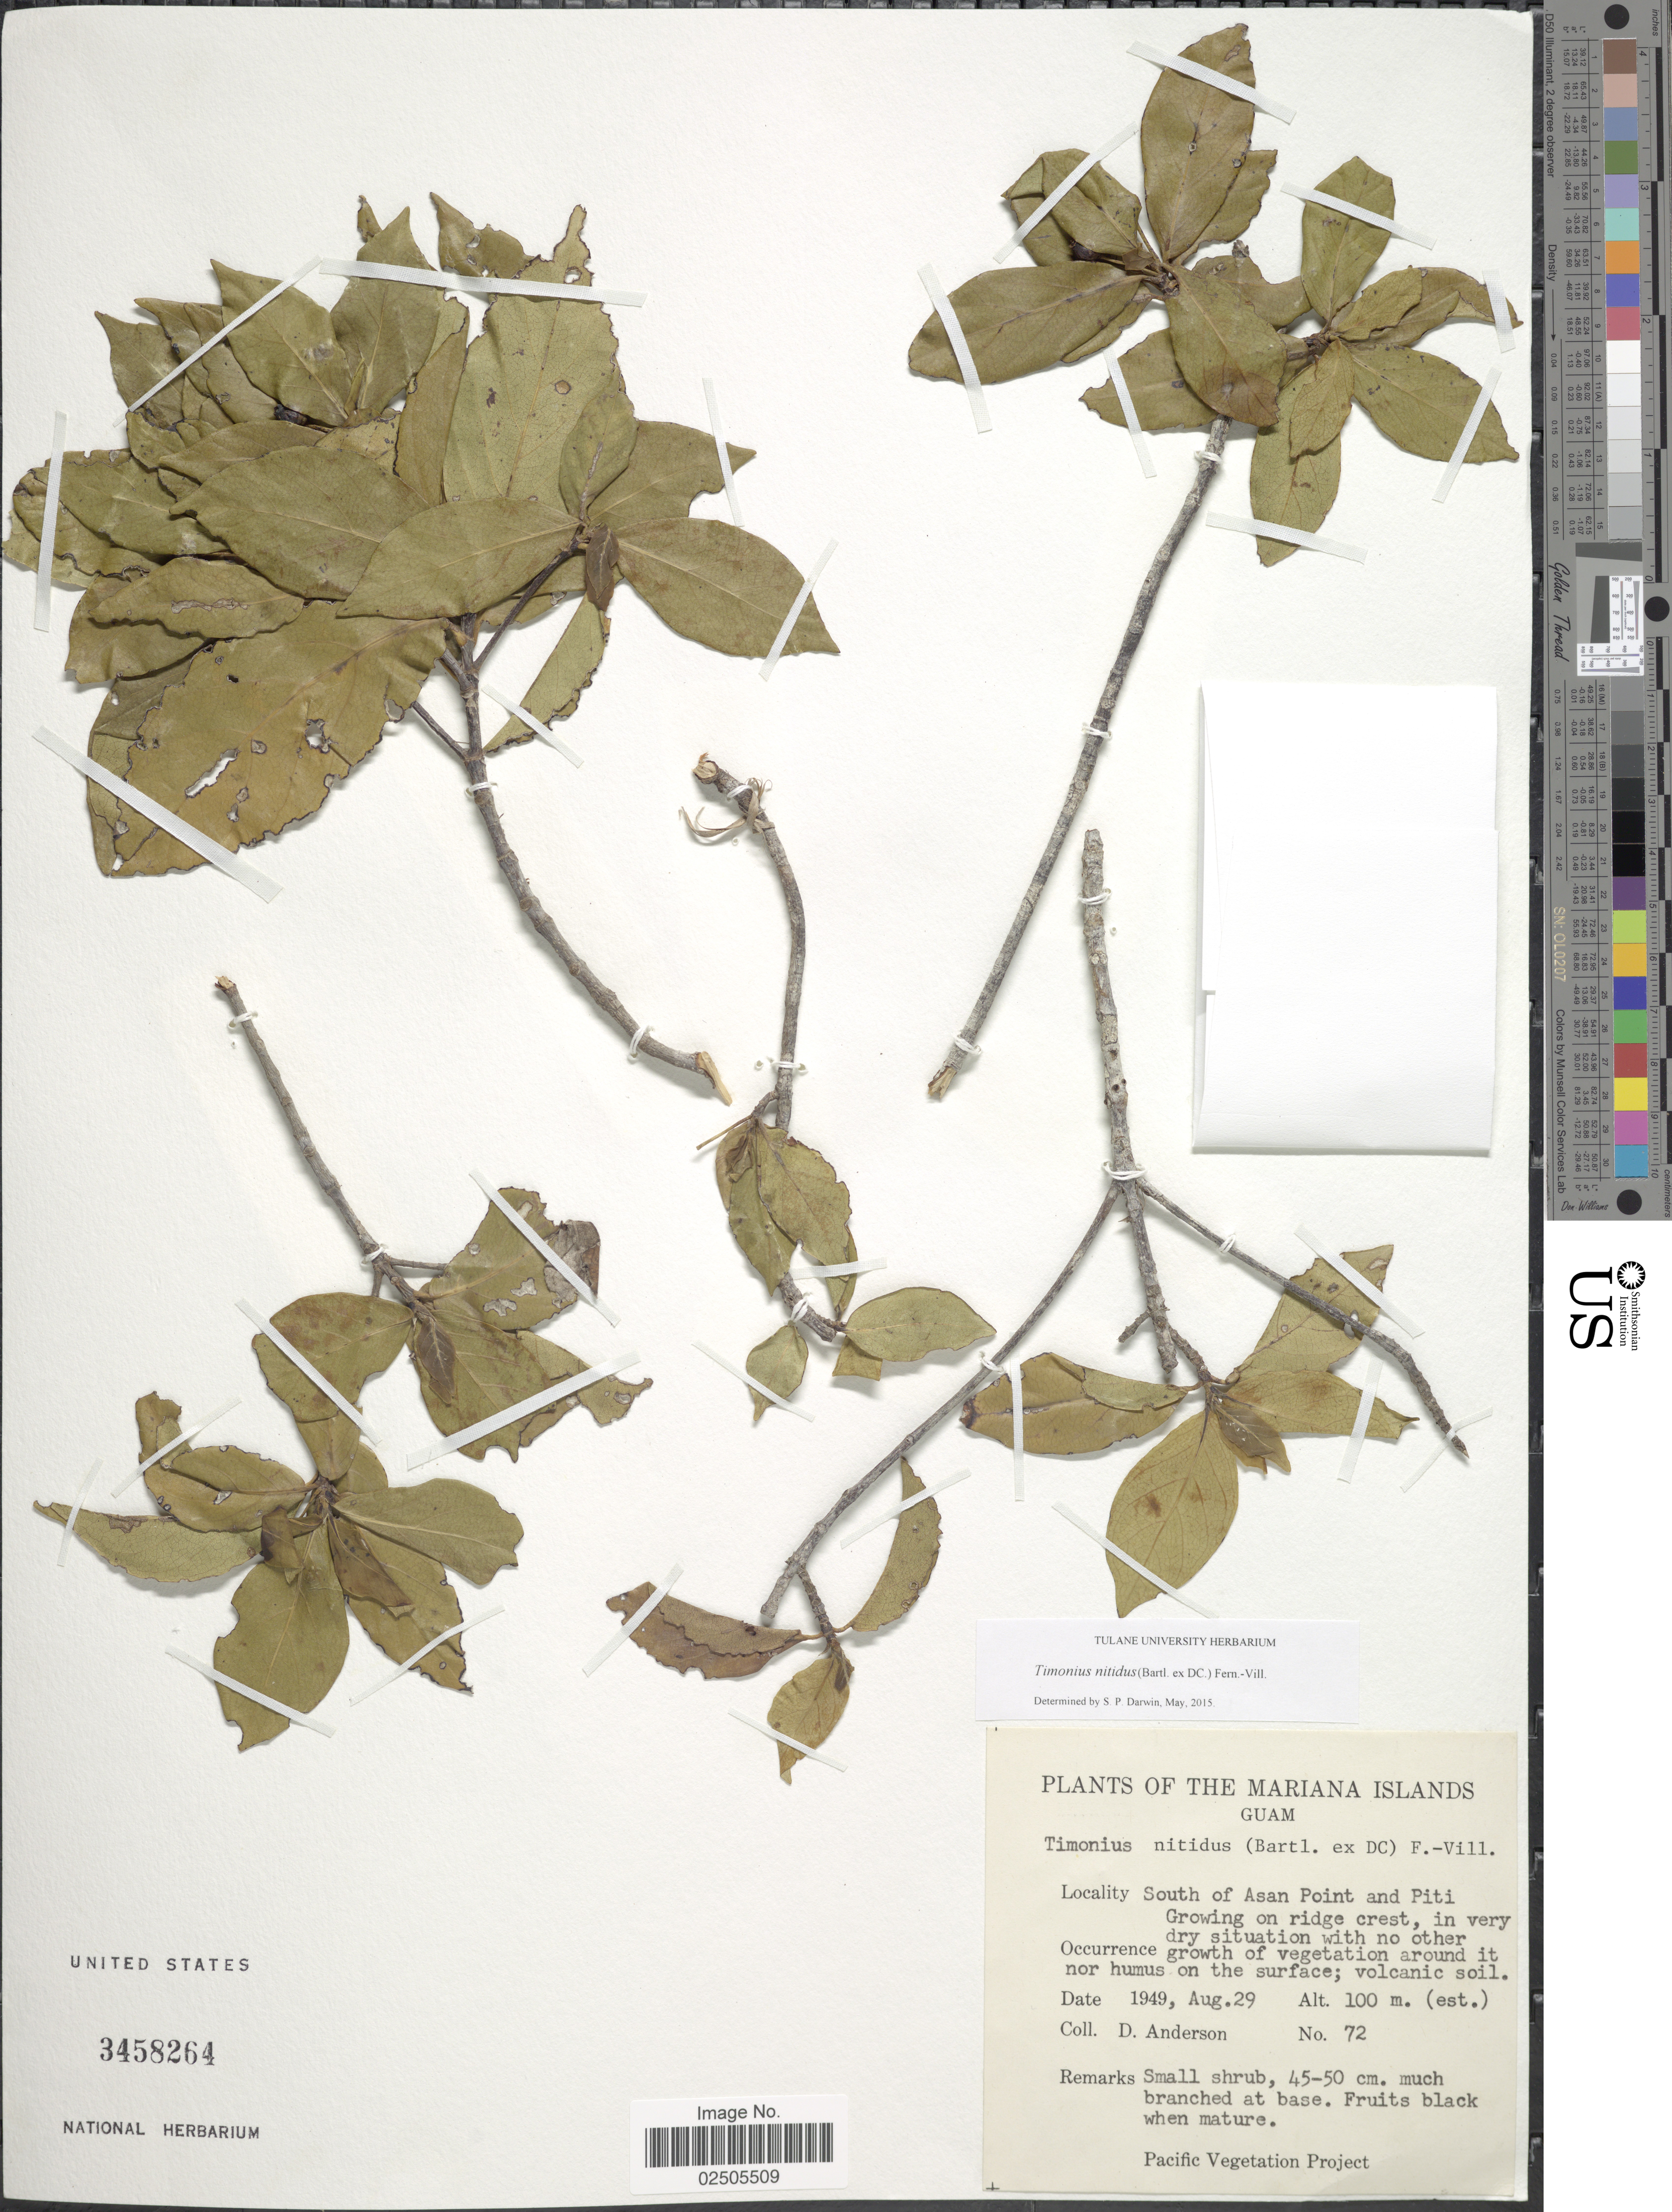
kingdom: Plantae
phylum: Tracheophyta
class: Magnoliopsida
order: Gentianales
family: Rubiaceae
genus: Timonius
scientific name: Timonius nitidus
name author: (Bartl. ex DC.) Fern.-Vill.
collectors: D. Anderson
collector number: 72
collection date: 1949-08-29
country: Guam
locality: The Marianas Islands, South of Asan Point and Piti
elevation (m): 100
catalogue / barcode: US 3458264